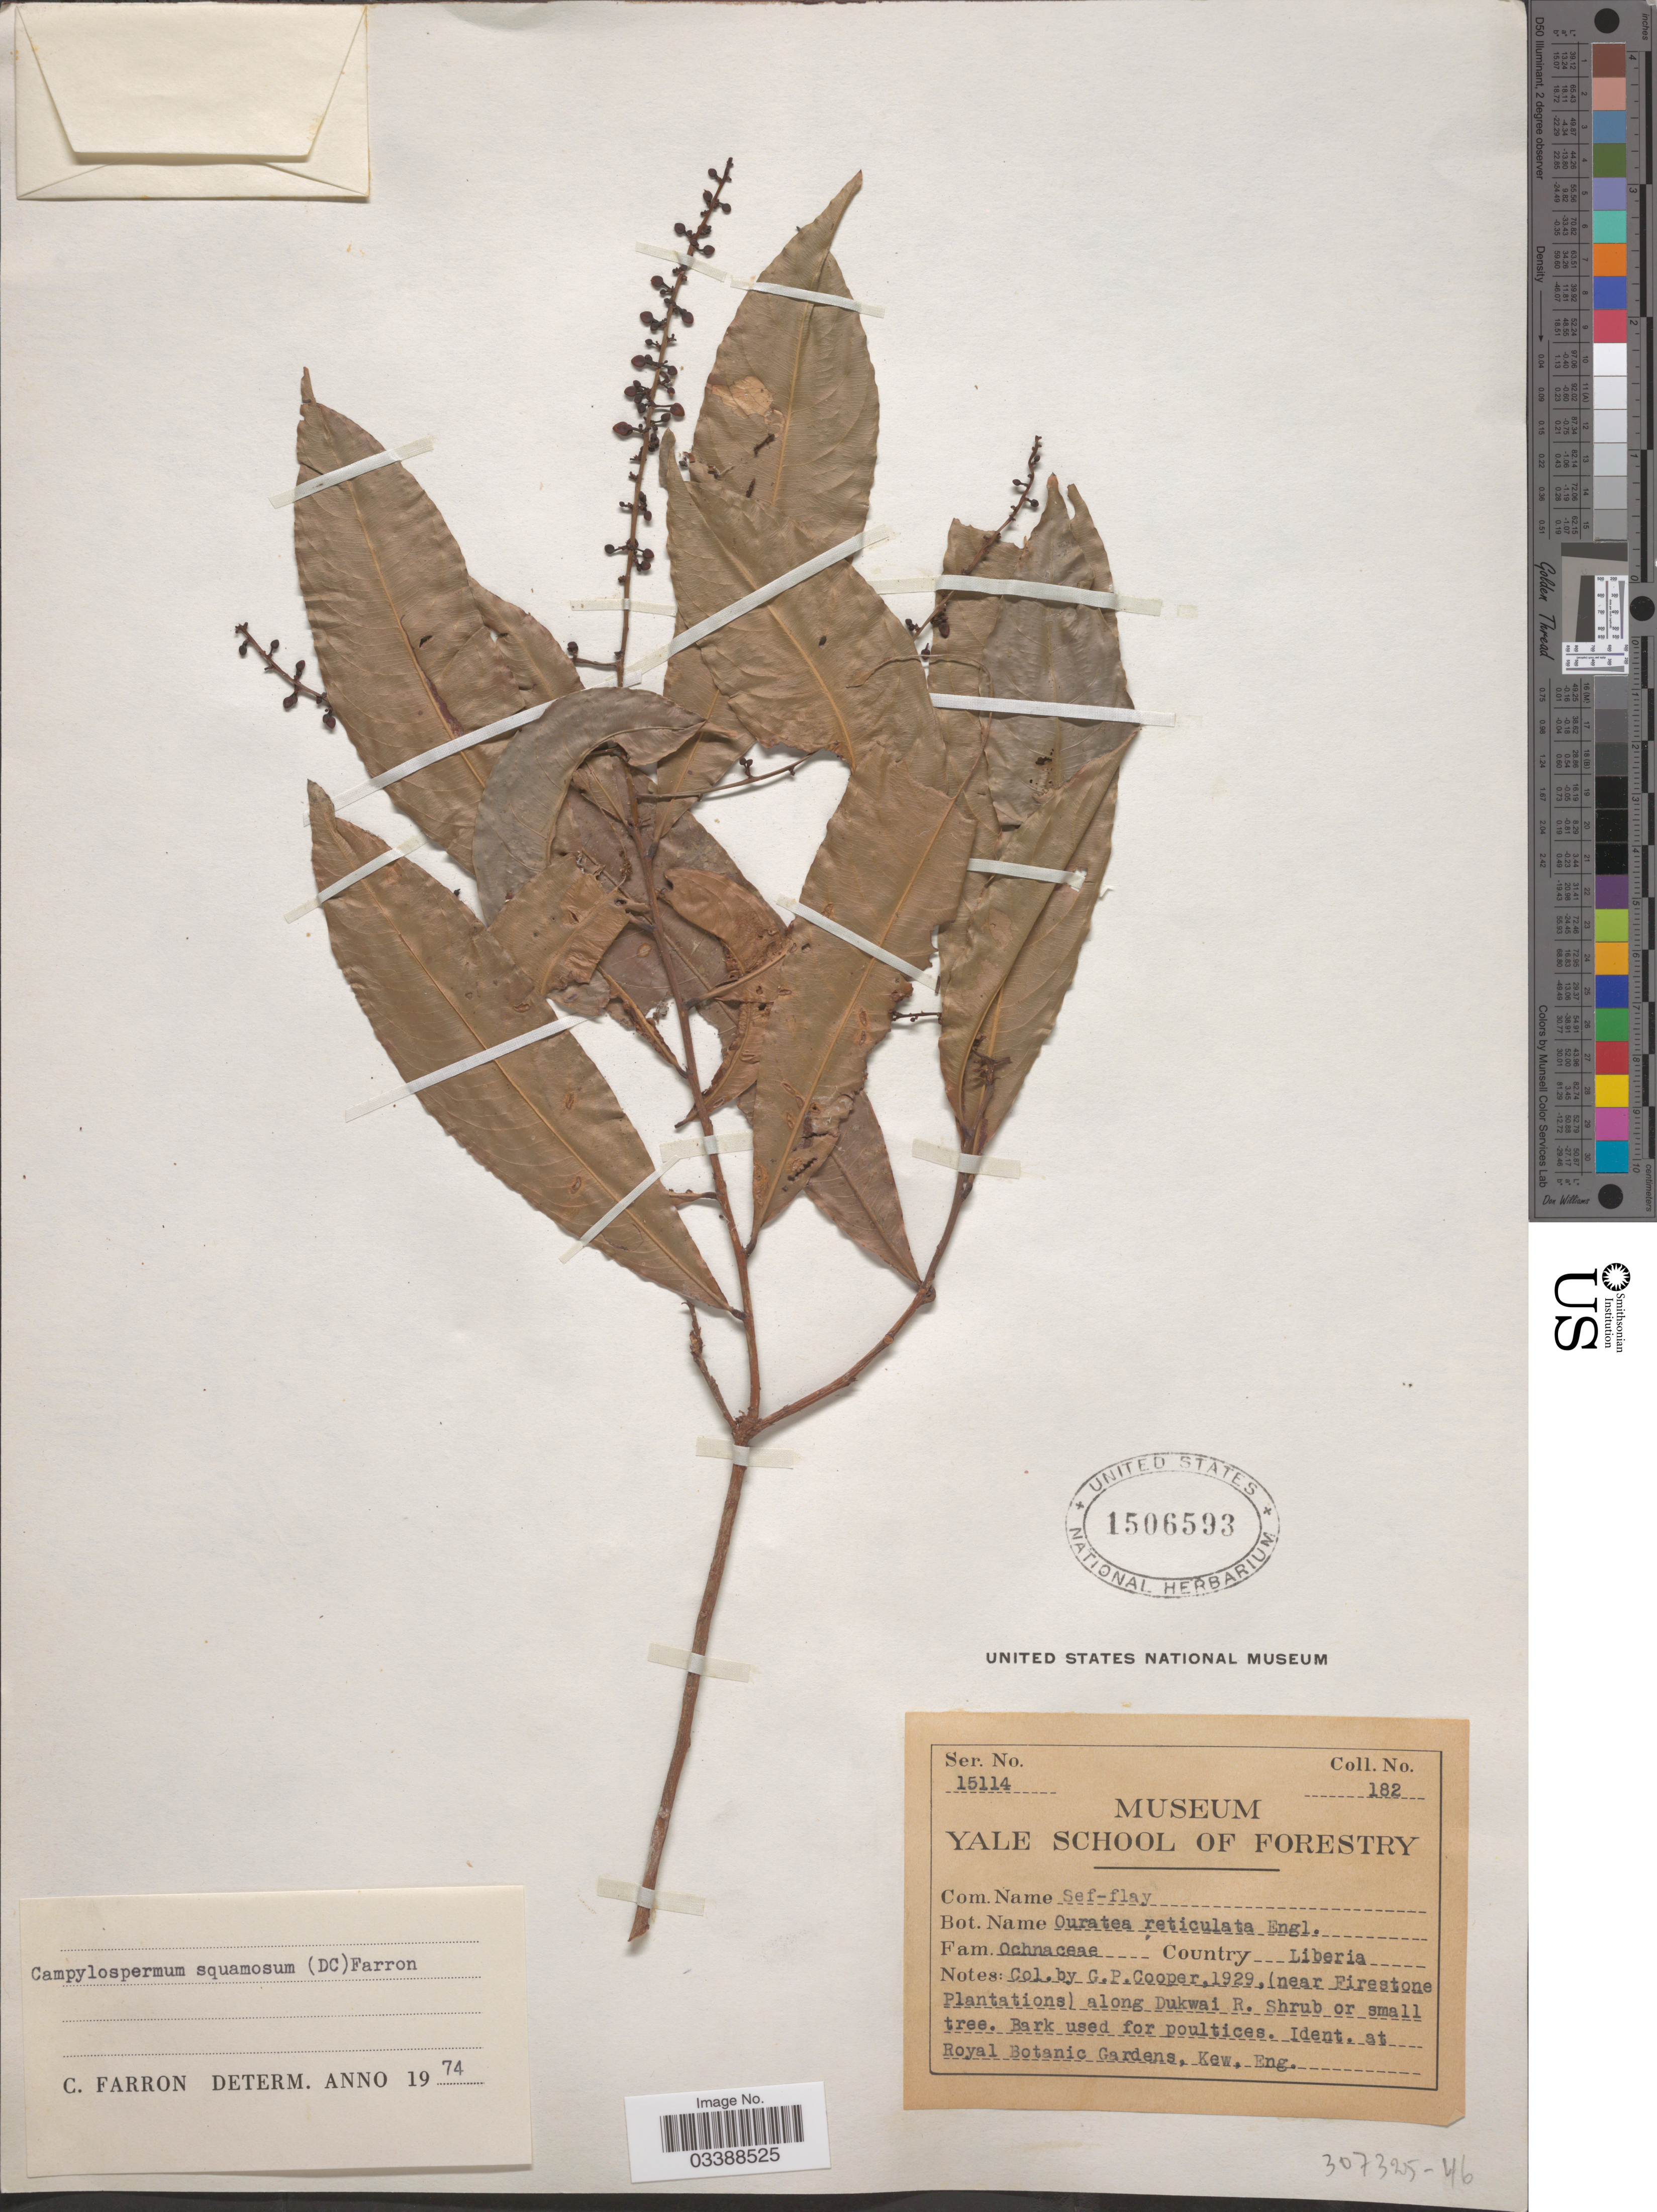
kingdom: Plantae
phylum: Tracheophyta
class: Magnoliopsida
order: Malpighiales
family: Ochnaceae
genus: Campylospermum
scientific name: Campylospermum squamosum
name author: (DC.) Farron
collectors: G. Cooper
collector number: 182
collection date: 1929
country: Liberia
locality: (Near Firestone Plantations) along Dukwai R.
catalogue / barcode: US 1506593